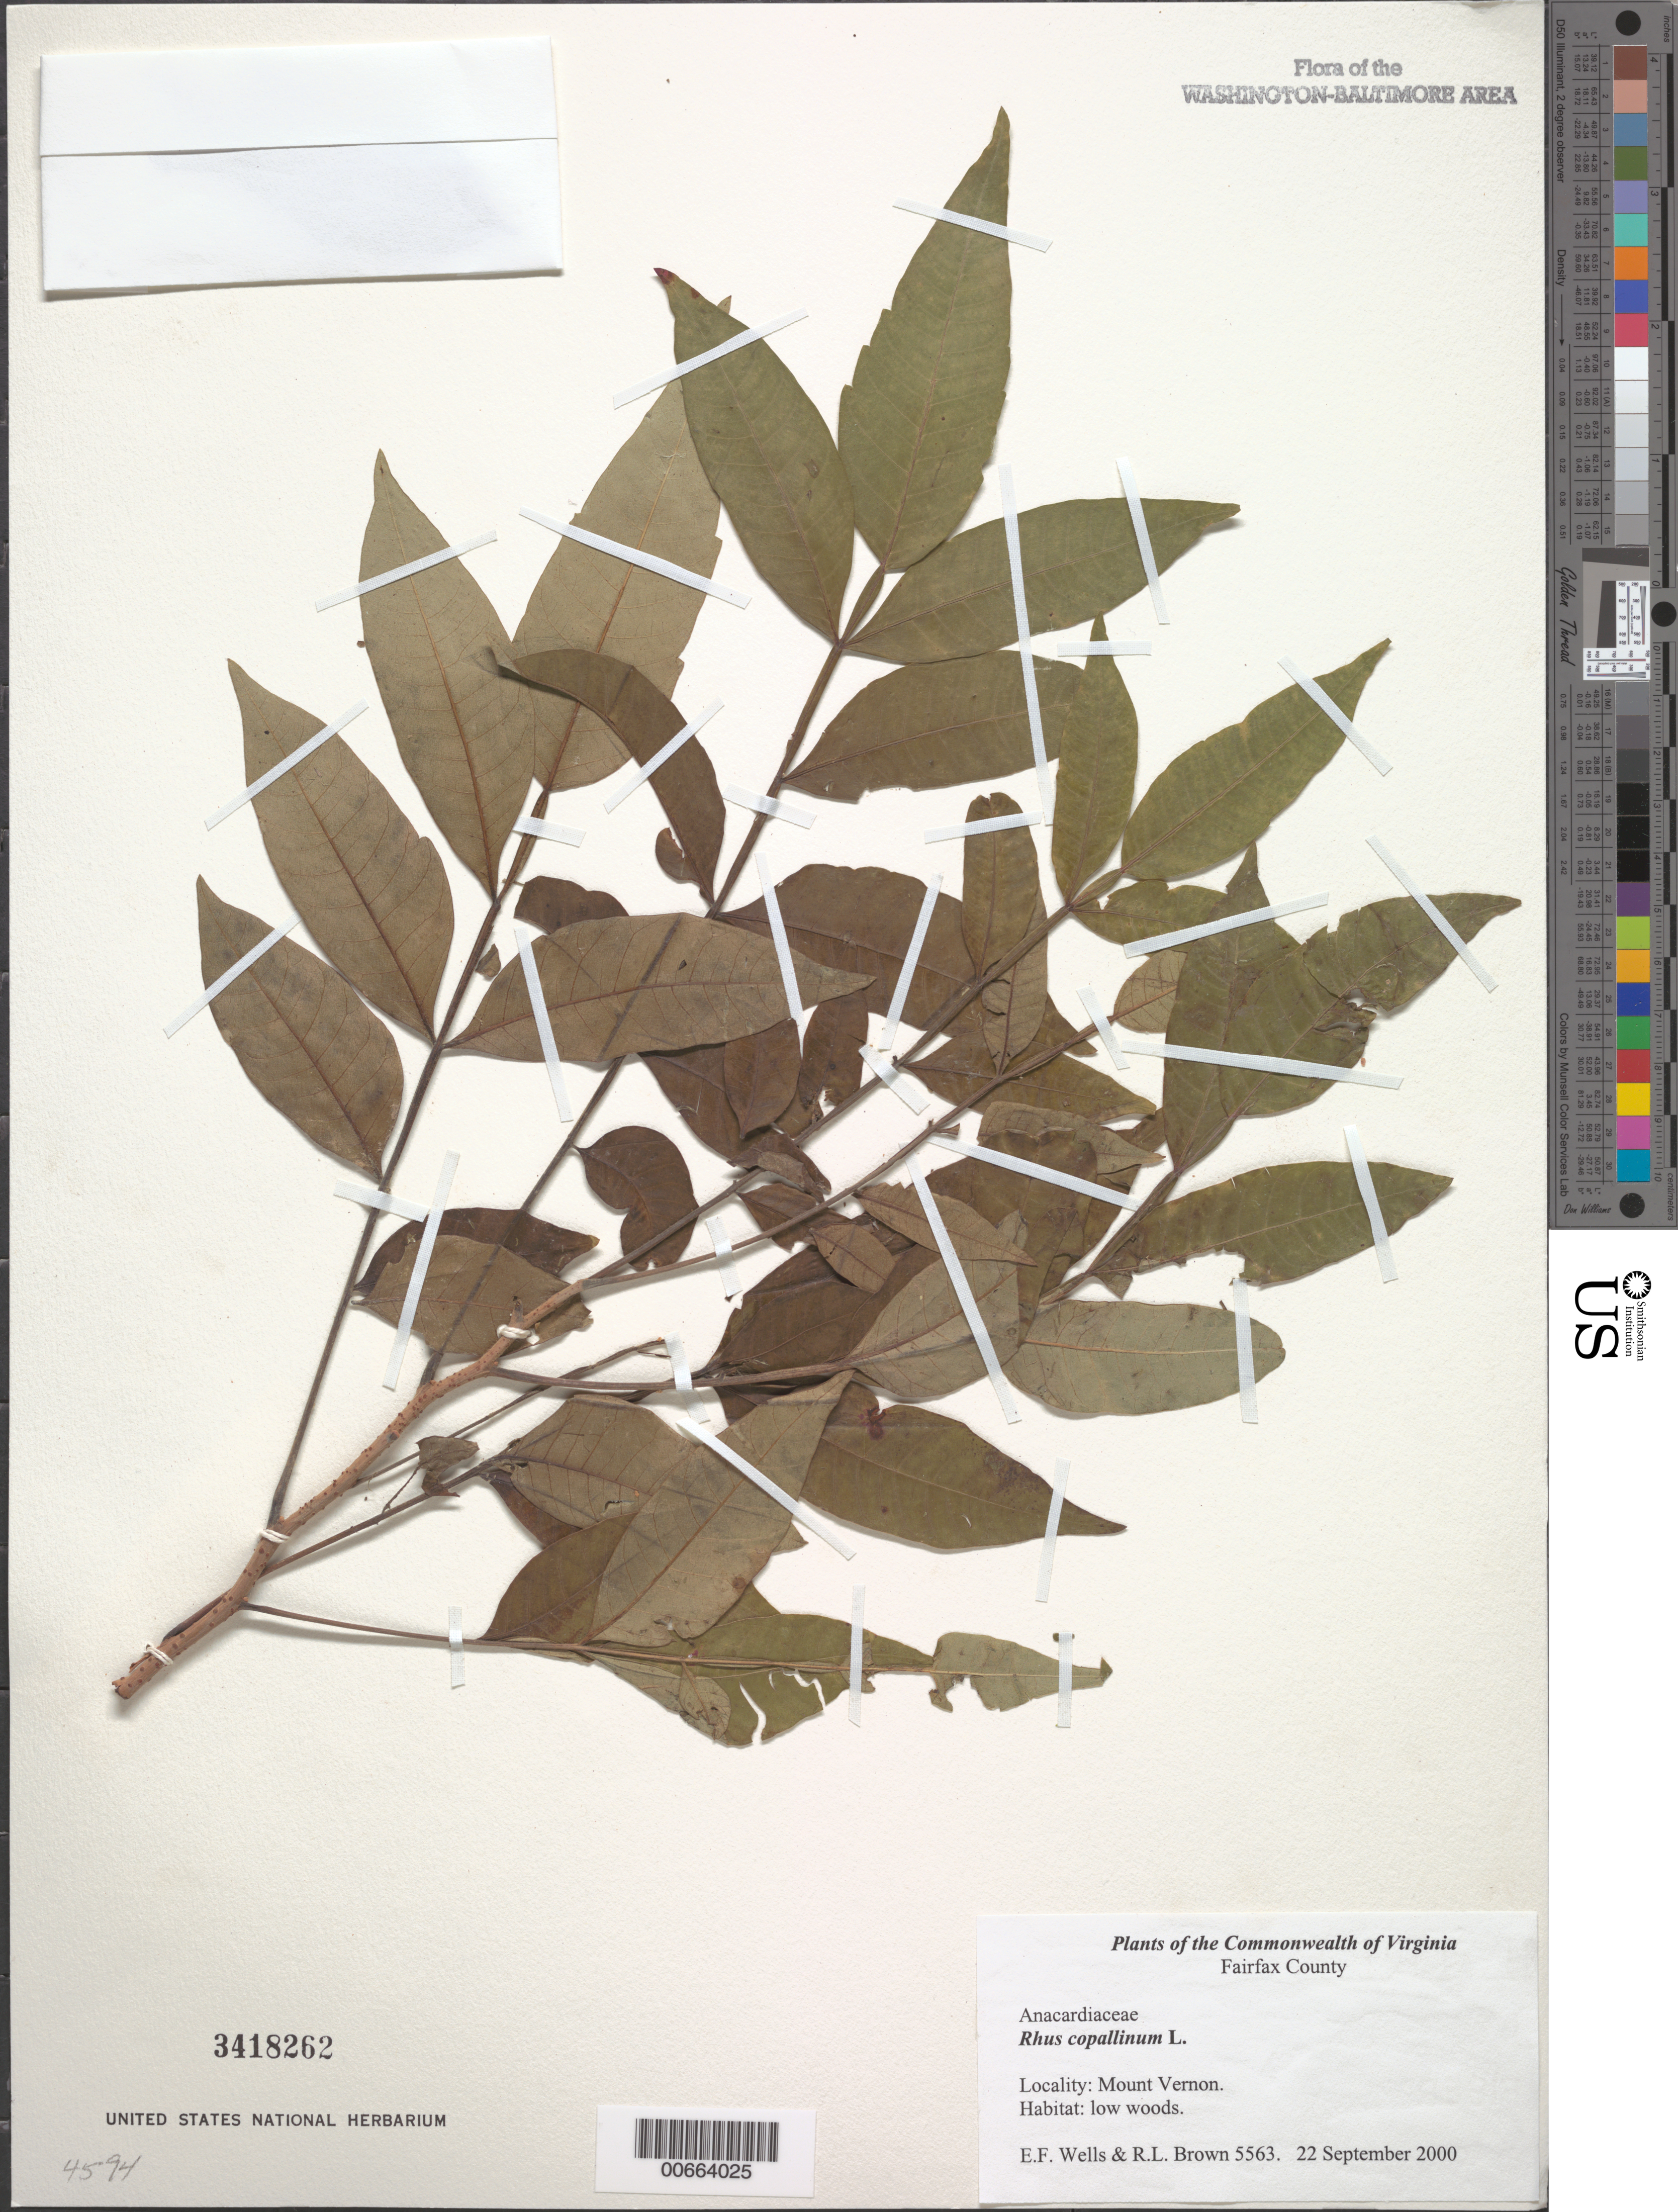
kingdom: Plantae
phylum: Tracheophyta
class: Magnoliopsida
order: Sapindales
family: Anacardiaceae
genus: Rhus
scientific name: Rhus copallinum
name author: L.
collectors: E. F. Wells & R. L. Brown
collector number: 5563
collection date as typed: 22 Sep 2000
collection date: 2000-09-22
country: United States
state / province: Virginia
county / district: Fairfax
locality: Mount Vernon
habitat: Low woods.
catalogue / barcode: US 3418262